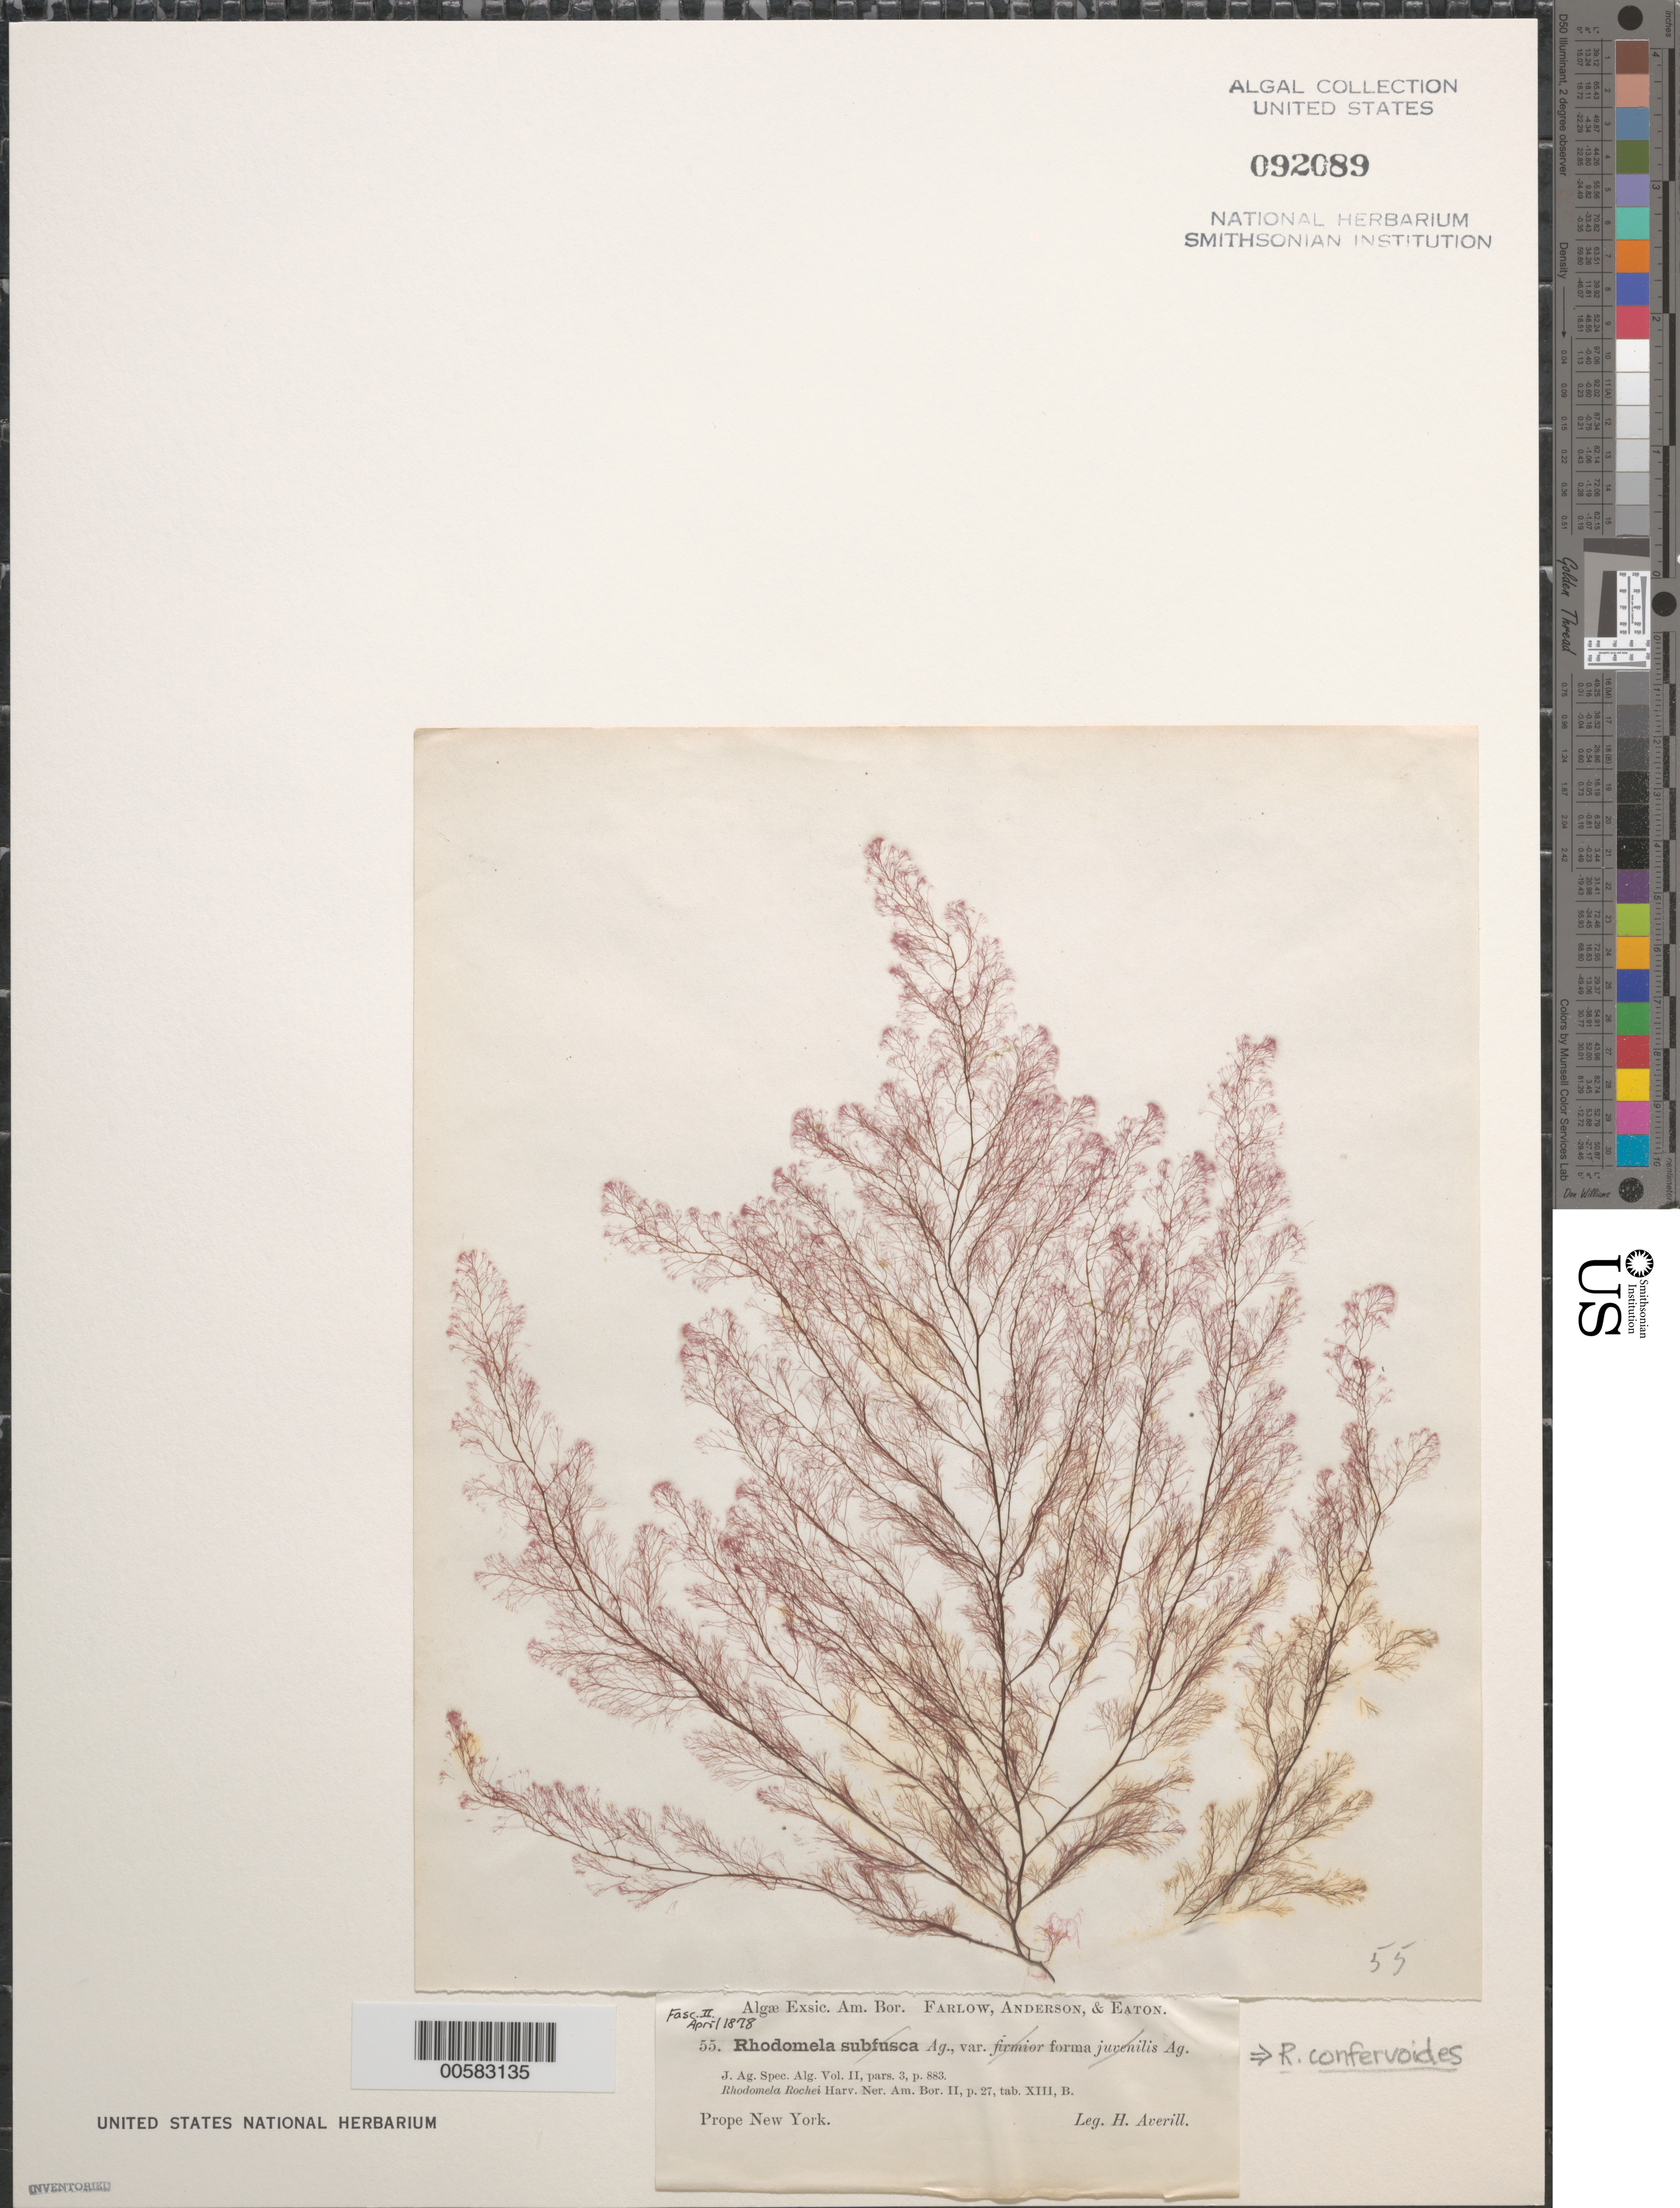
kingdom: Plantae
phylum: Rhodophyta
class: Florideophyceae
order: Ceramiales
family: Rhodomelaceae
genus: Rhodomela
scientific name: Rhodomela confervoides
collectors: H. Averill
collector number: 55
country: United States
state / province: New York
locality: Near New York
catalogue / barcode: US 92089